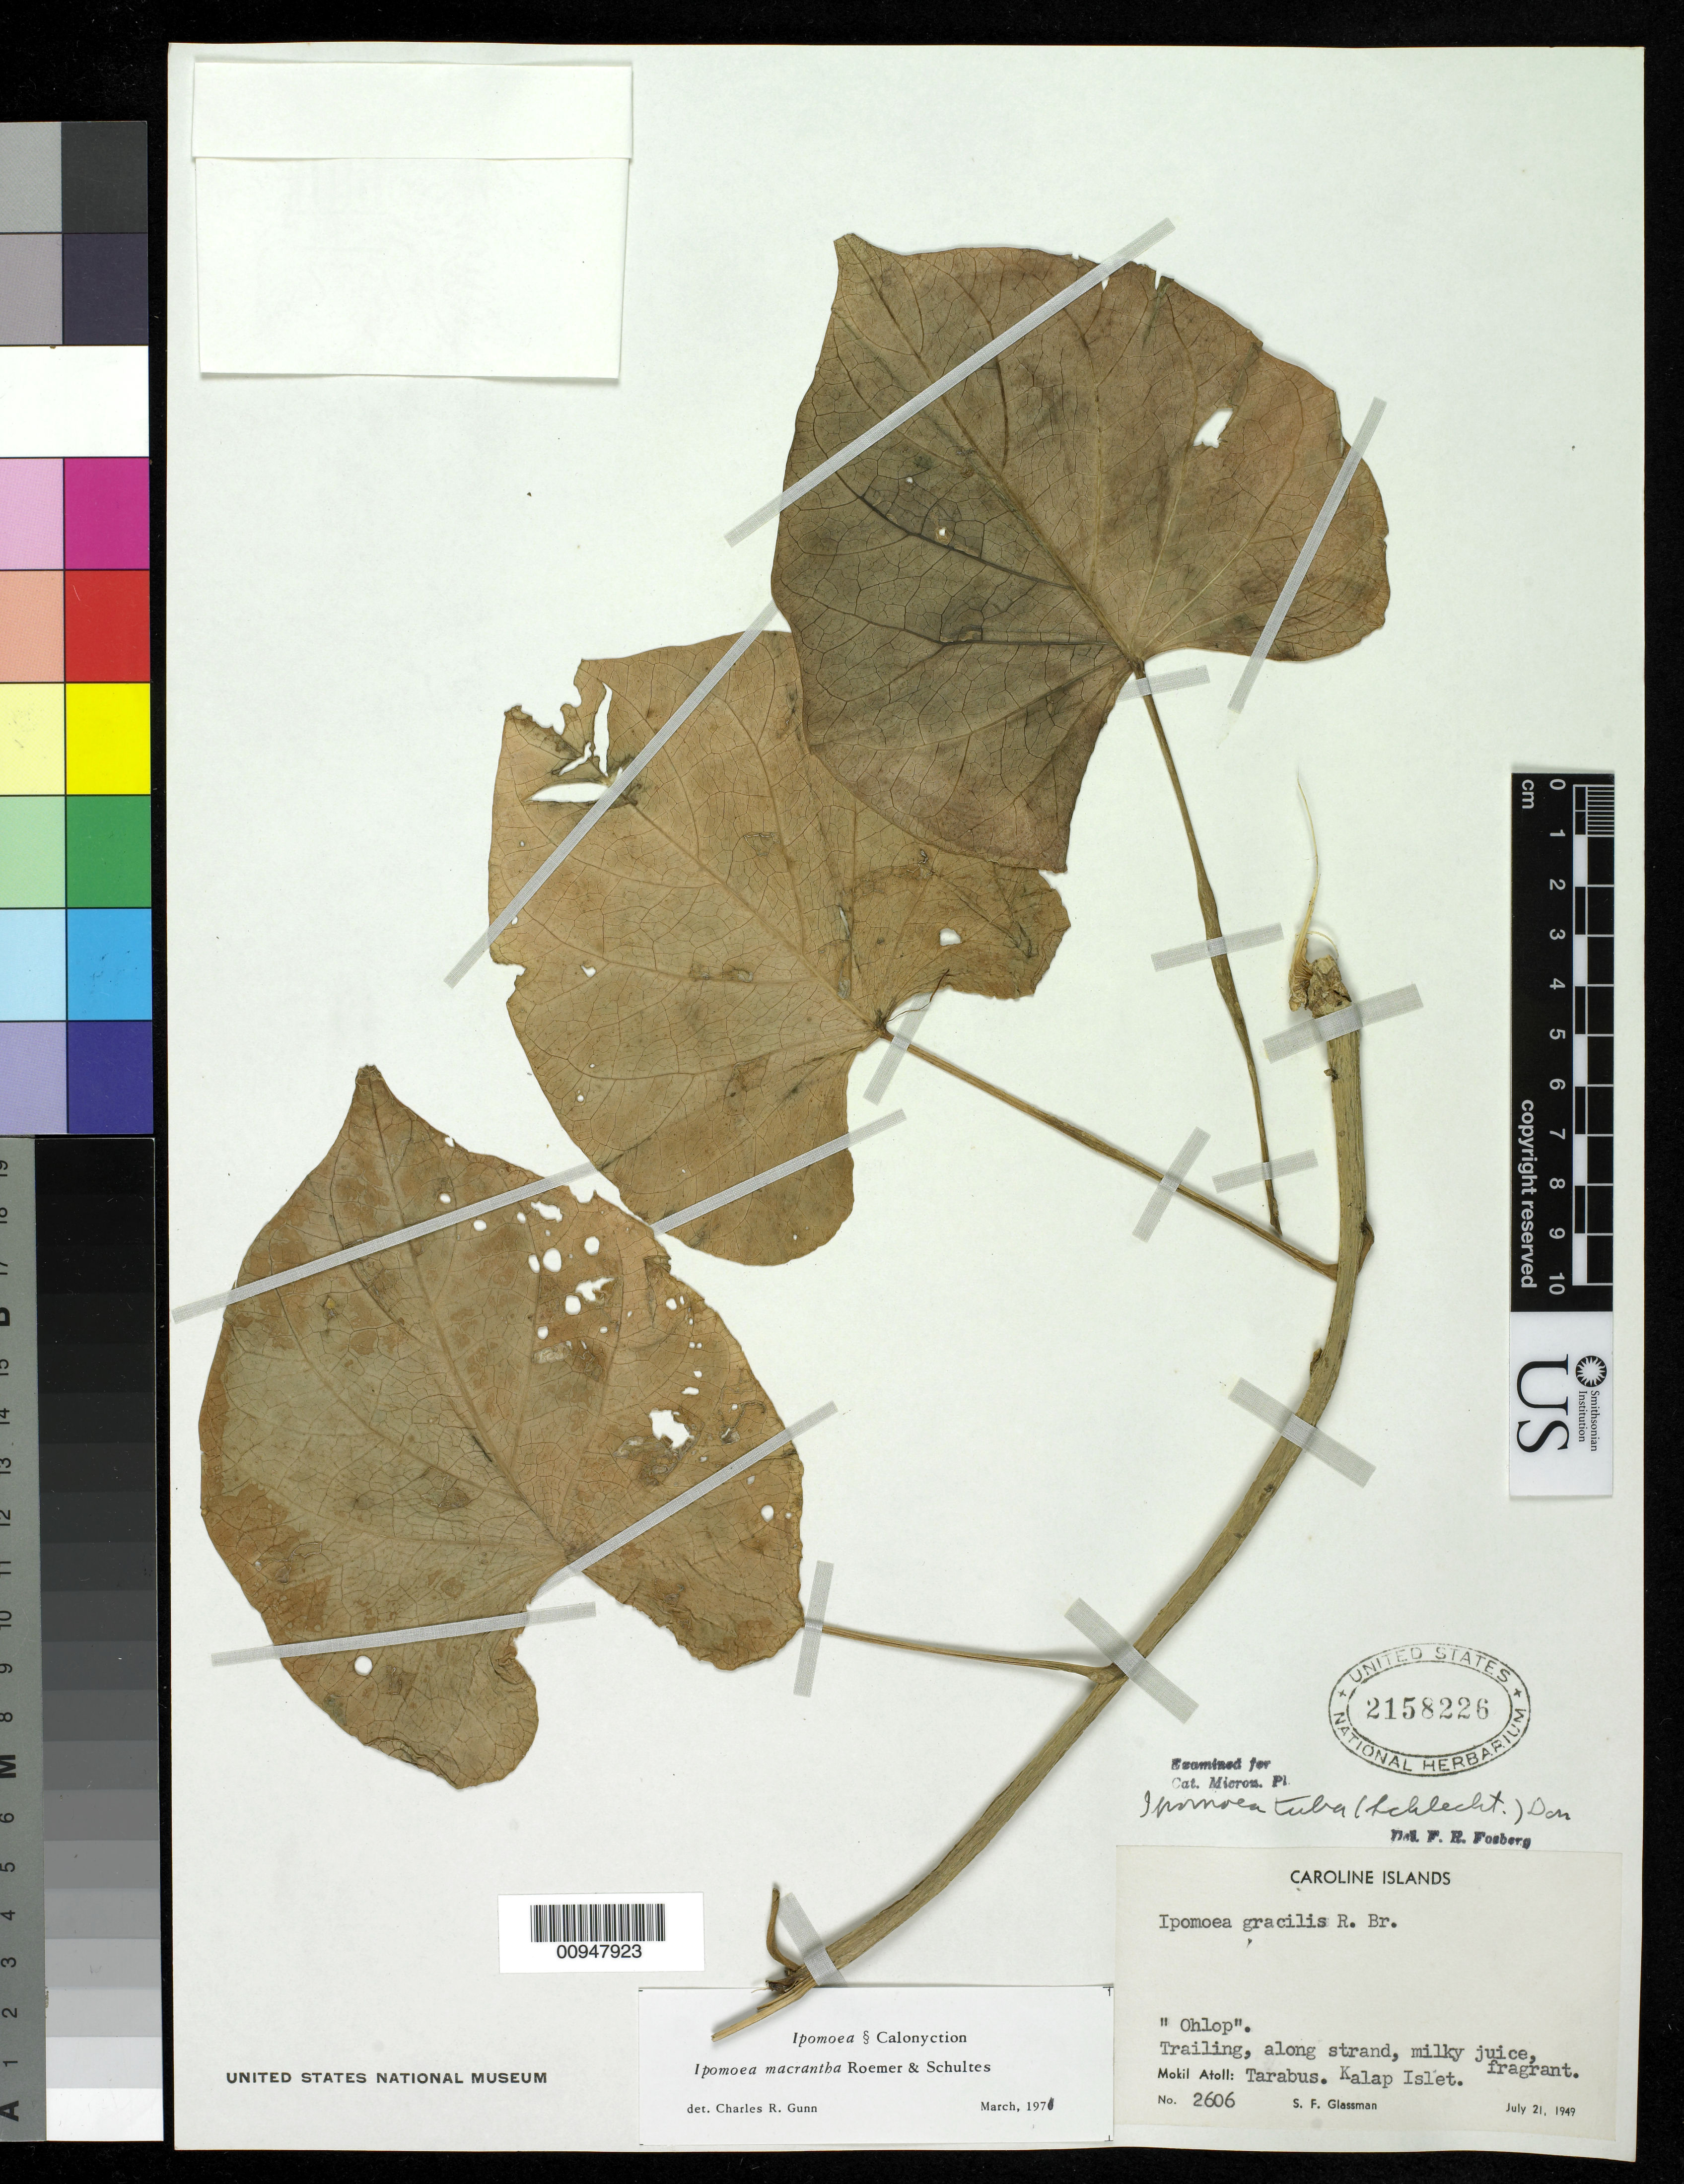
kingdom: Plantae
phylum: Tracheophyta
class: Magnoliopsida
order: Solanales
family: Convolvulaceae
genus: Ipomoea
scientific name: Ipomoea violacea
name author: L.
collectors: S. F. Glassman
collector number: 2606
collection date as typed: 21 Jul 1949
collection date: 1949-07-21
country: Micronesia, Federated States of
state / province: Pohnpei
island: Mwokil (Mokil) Atoll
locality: Kalap Islet, along strand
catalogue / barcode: US 2158226